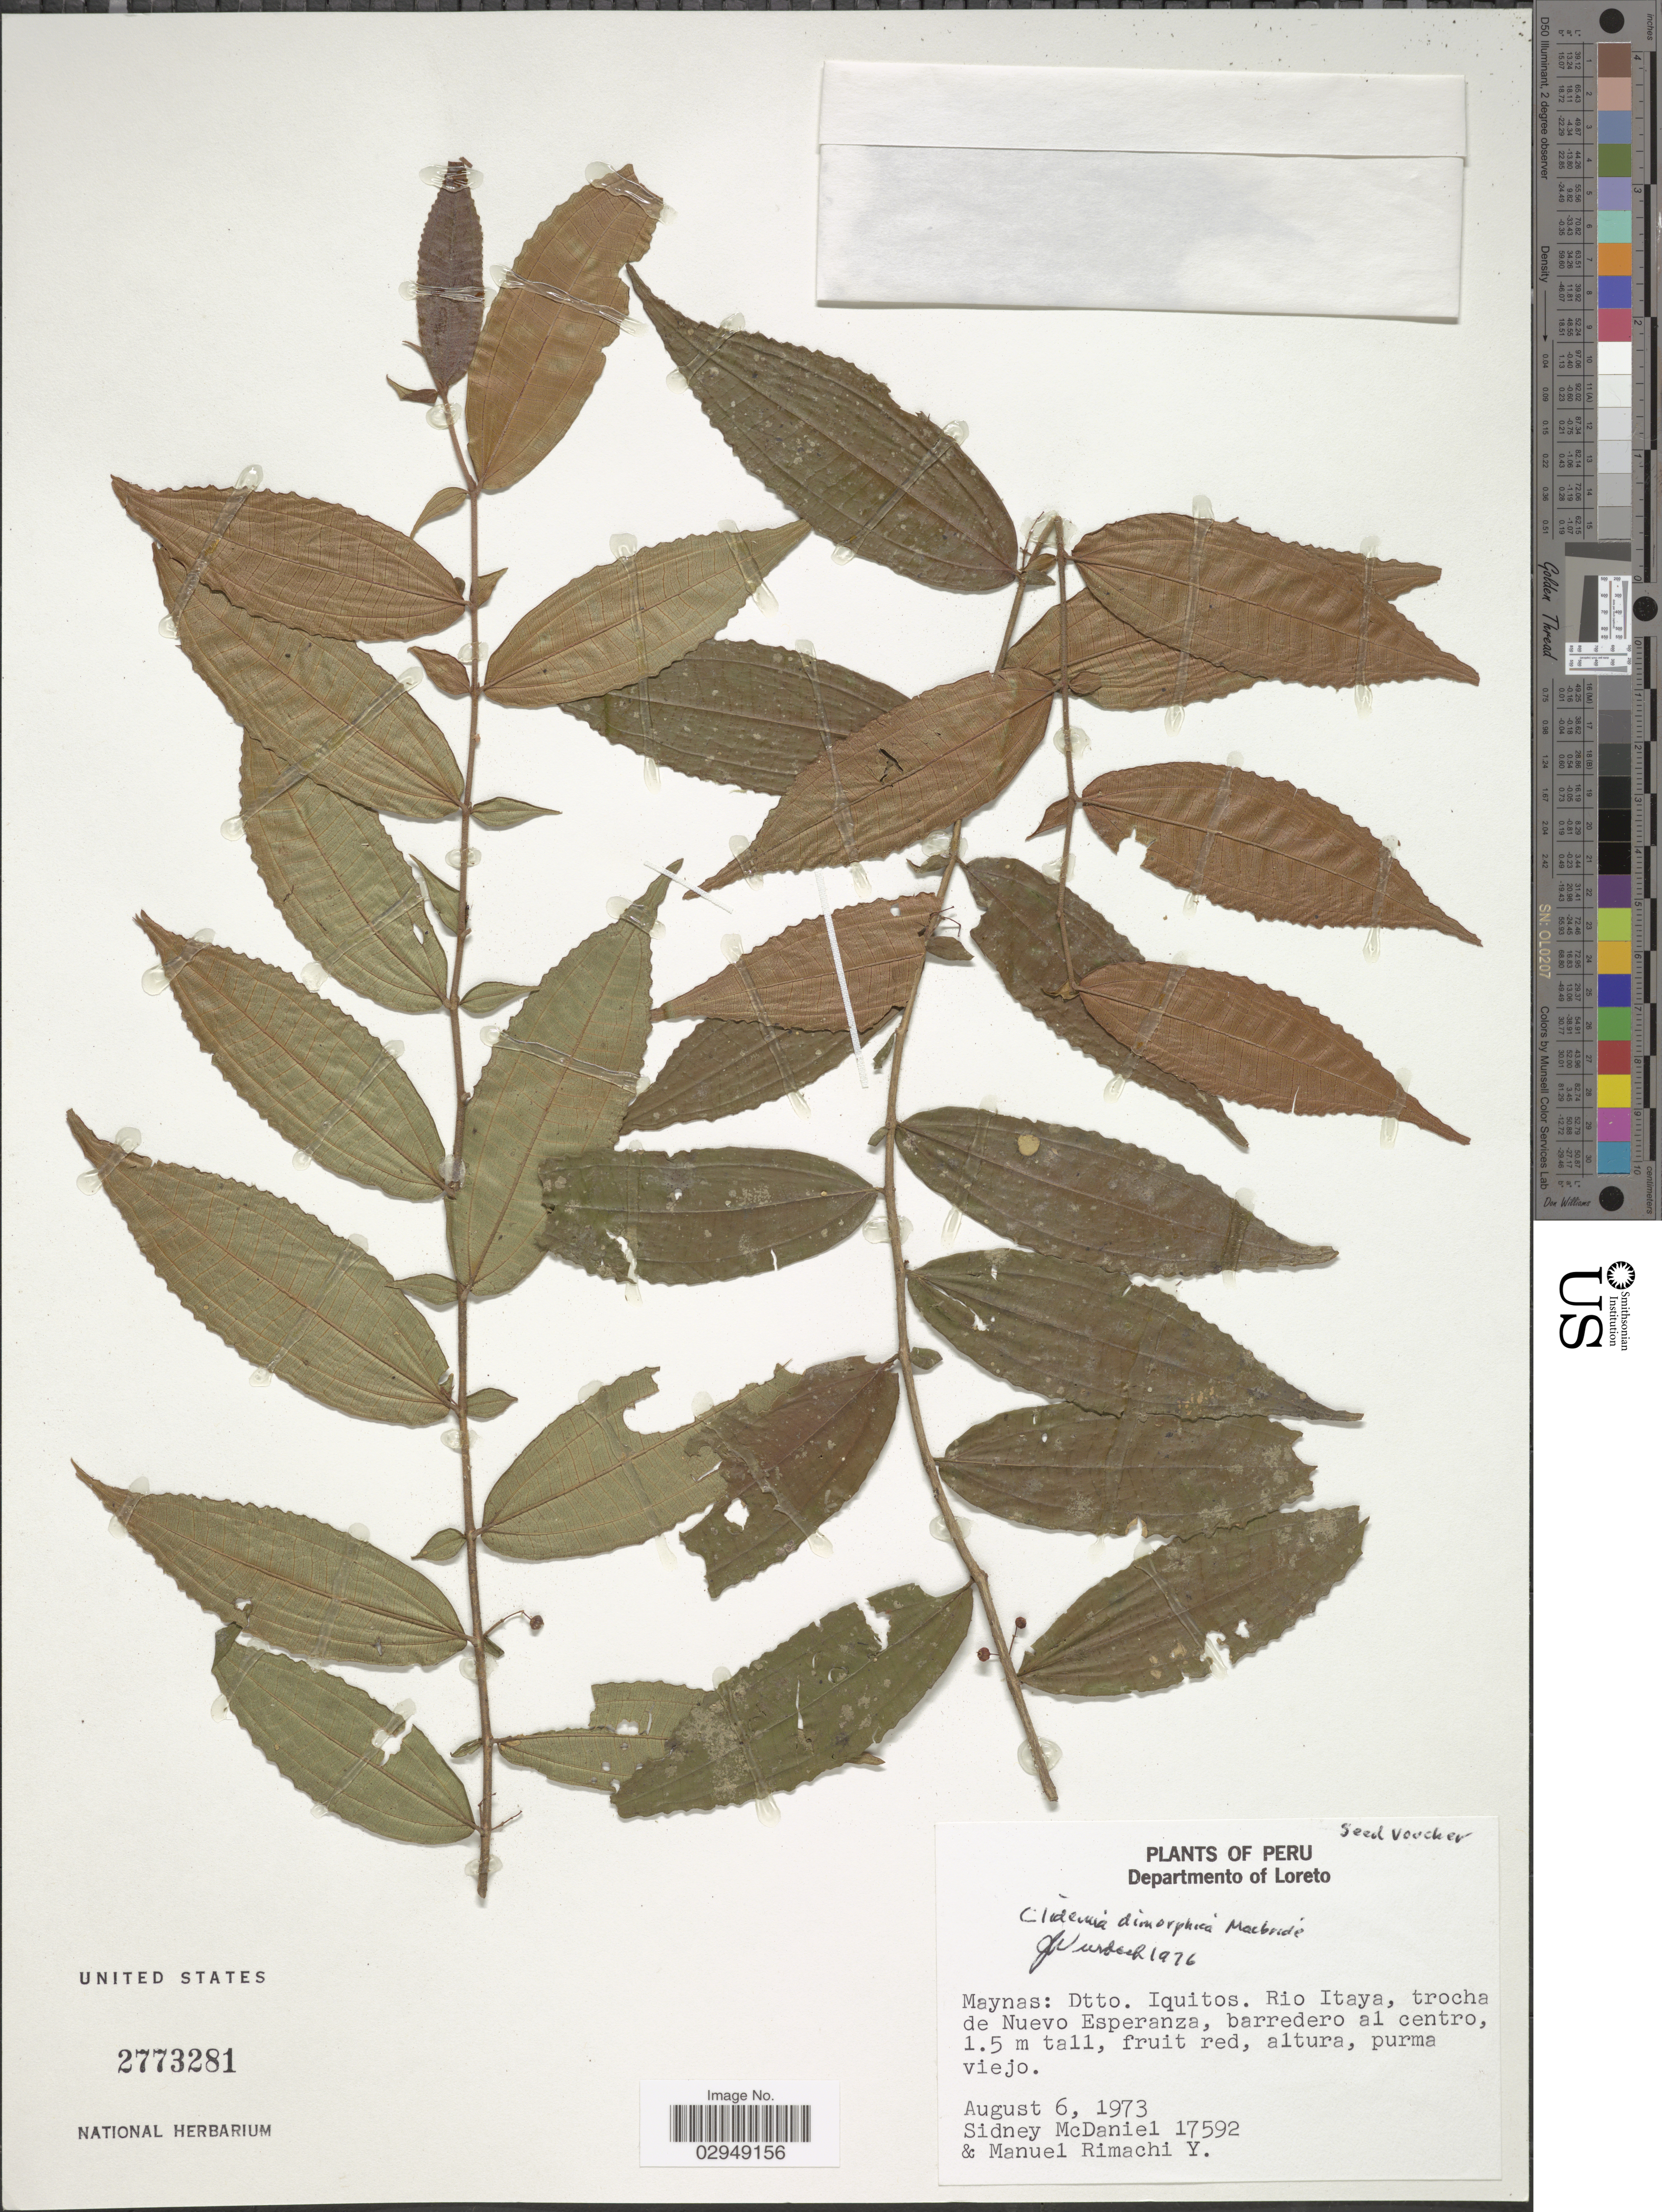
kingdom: Plantae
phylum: Tracheophyta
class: Magnoliopsida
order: Myrtales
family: Melastomataceae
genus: Clidemia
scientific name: Clidemia dimorphica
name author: J.F. Macbr.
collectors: S. McDaniel & M. Rimachi Y.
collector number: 17592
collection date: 1973-08-06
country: Peru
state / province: Loreto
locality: Departmento of Loreto, Maynas, Dtto. Iquitos, Rio Itaya, trocha de Nuevo Esperanza, barredero al centro.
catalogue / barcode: US 2773281